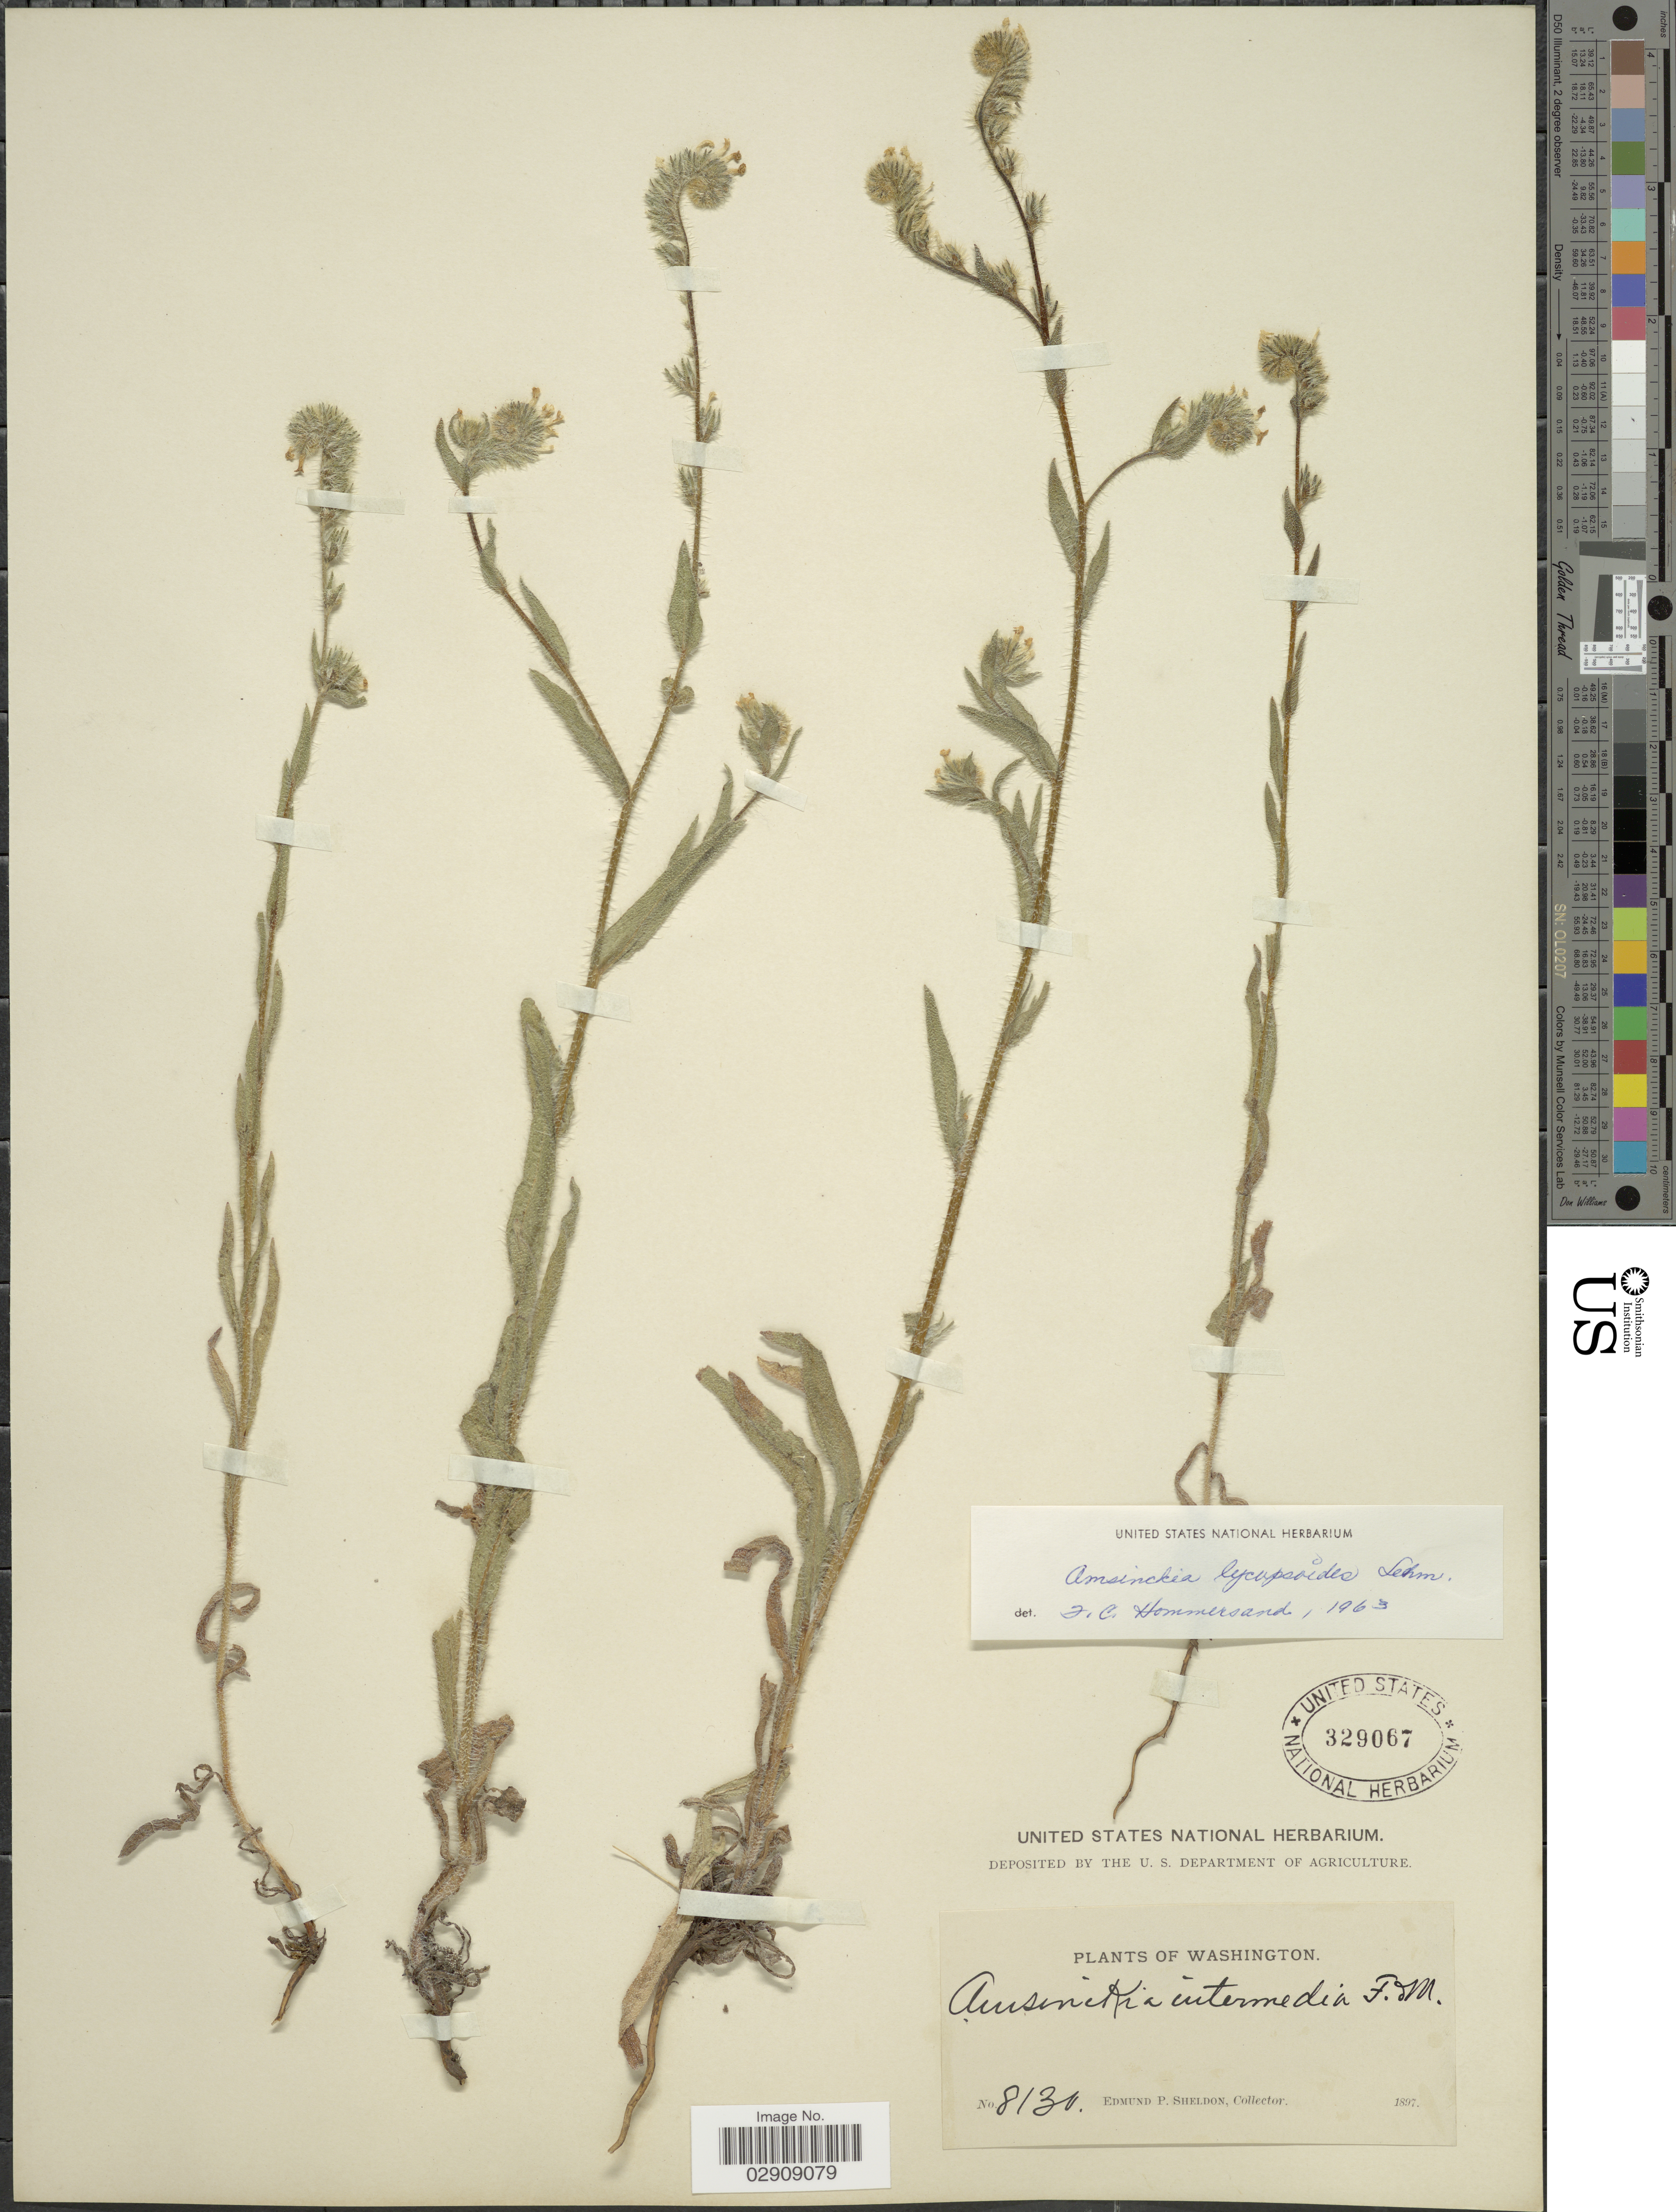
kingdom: Plantae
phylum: Tracheophyta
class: Magnoliopsida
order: Boraginales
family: Boraginaceae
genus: Amsinckia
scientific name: Amsinckia lycopsoides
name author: Lehm.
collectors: E. P. Sheldon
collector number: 8130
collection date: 1897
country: United States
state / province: Washington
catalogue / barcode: US 329067